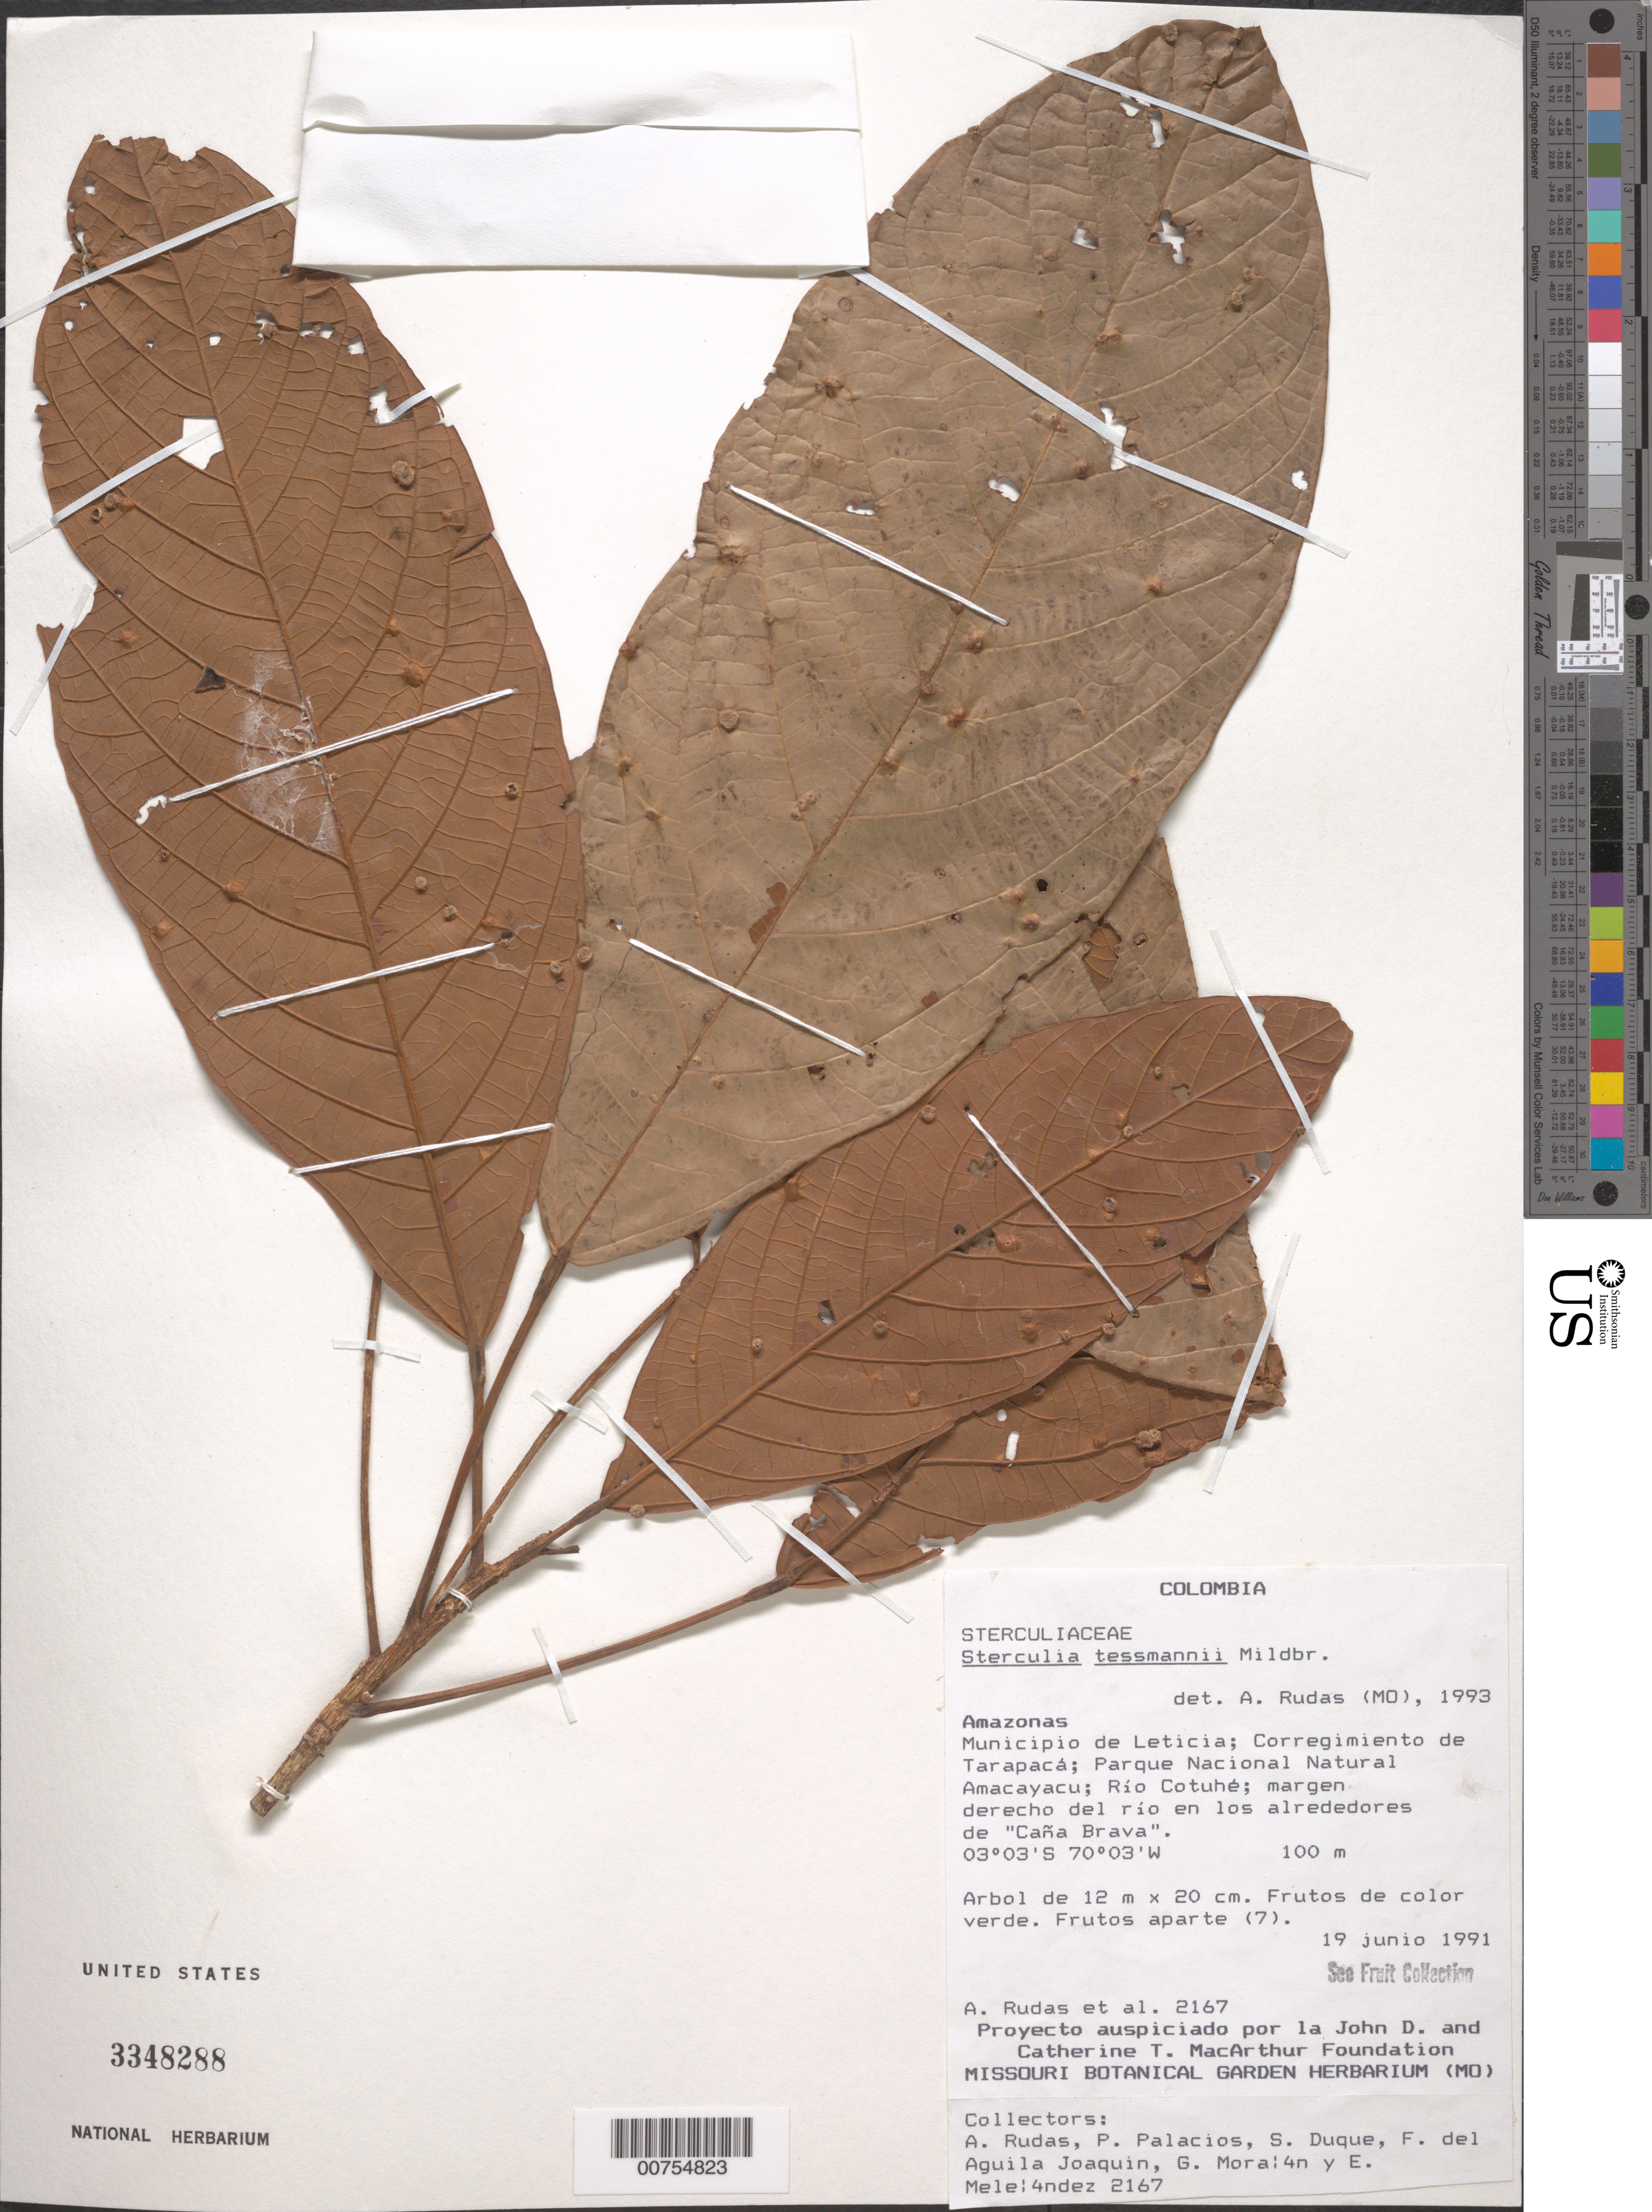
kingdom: Plantae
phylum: Tracheophyta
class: Magnoliopsida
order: Malvales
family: Malvaceae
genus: Sterculia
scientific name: Sterculia tessmannii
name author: Mildbr.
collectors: A. Rudas & et al.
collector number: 2167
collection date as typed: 19 Jun 1991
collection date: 1991-06-19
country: Colombia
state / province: Amazônas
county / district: Leticia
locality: Corregimiento de Tarapacá; Parque Nacional Natural Amacayacu; Río Contuhé; margen derecho del río en los alrededores de "Caña Brava".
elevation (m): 100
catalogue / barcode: US 3348288